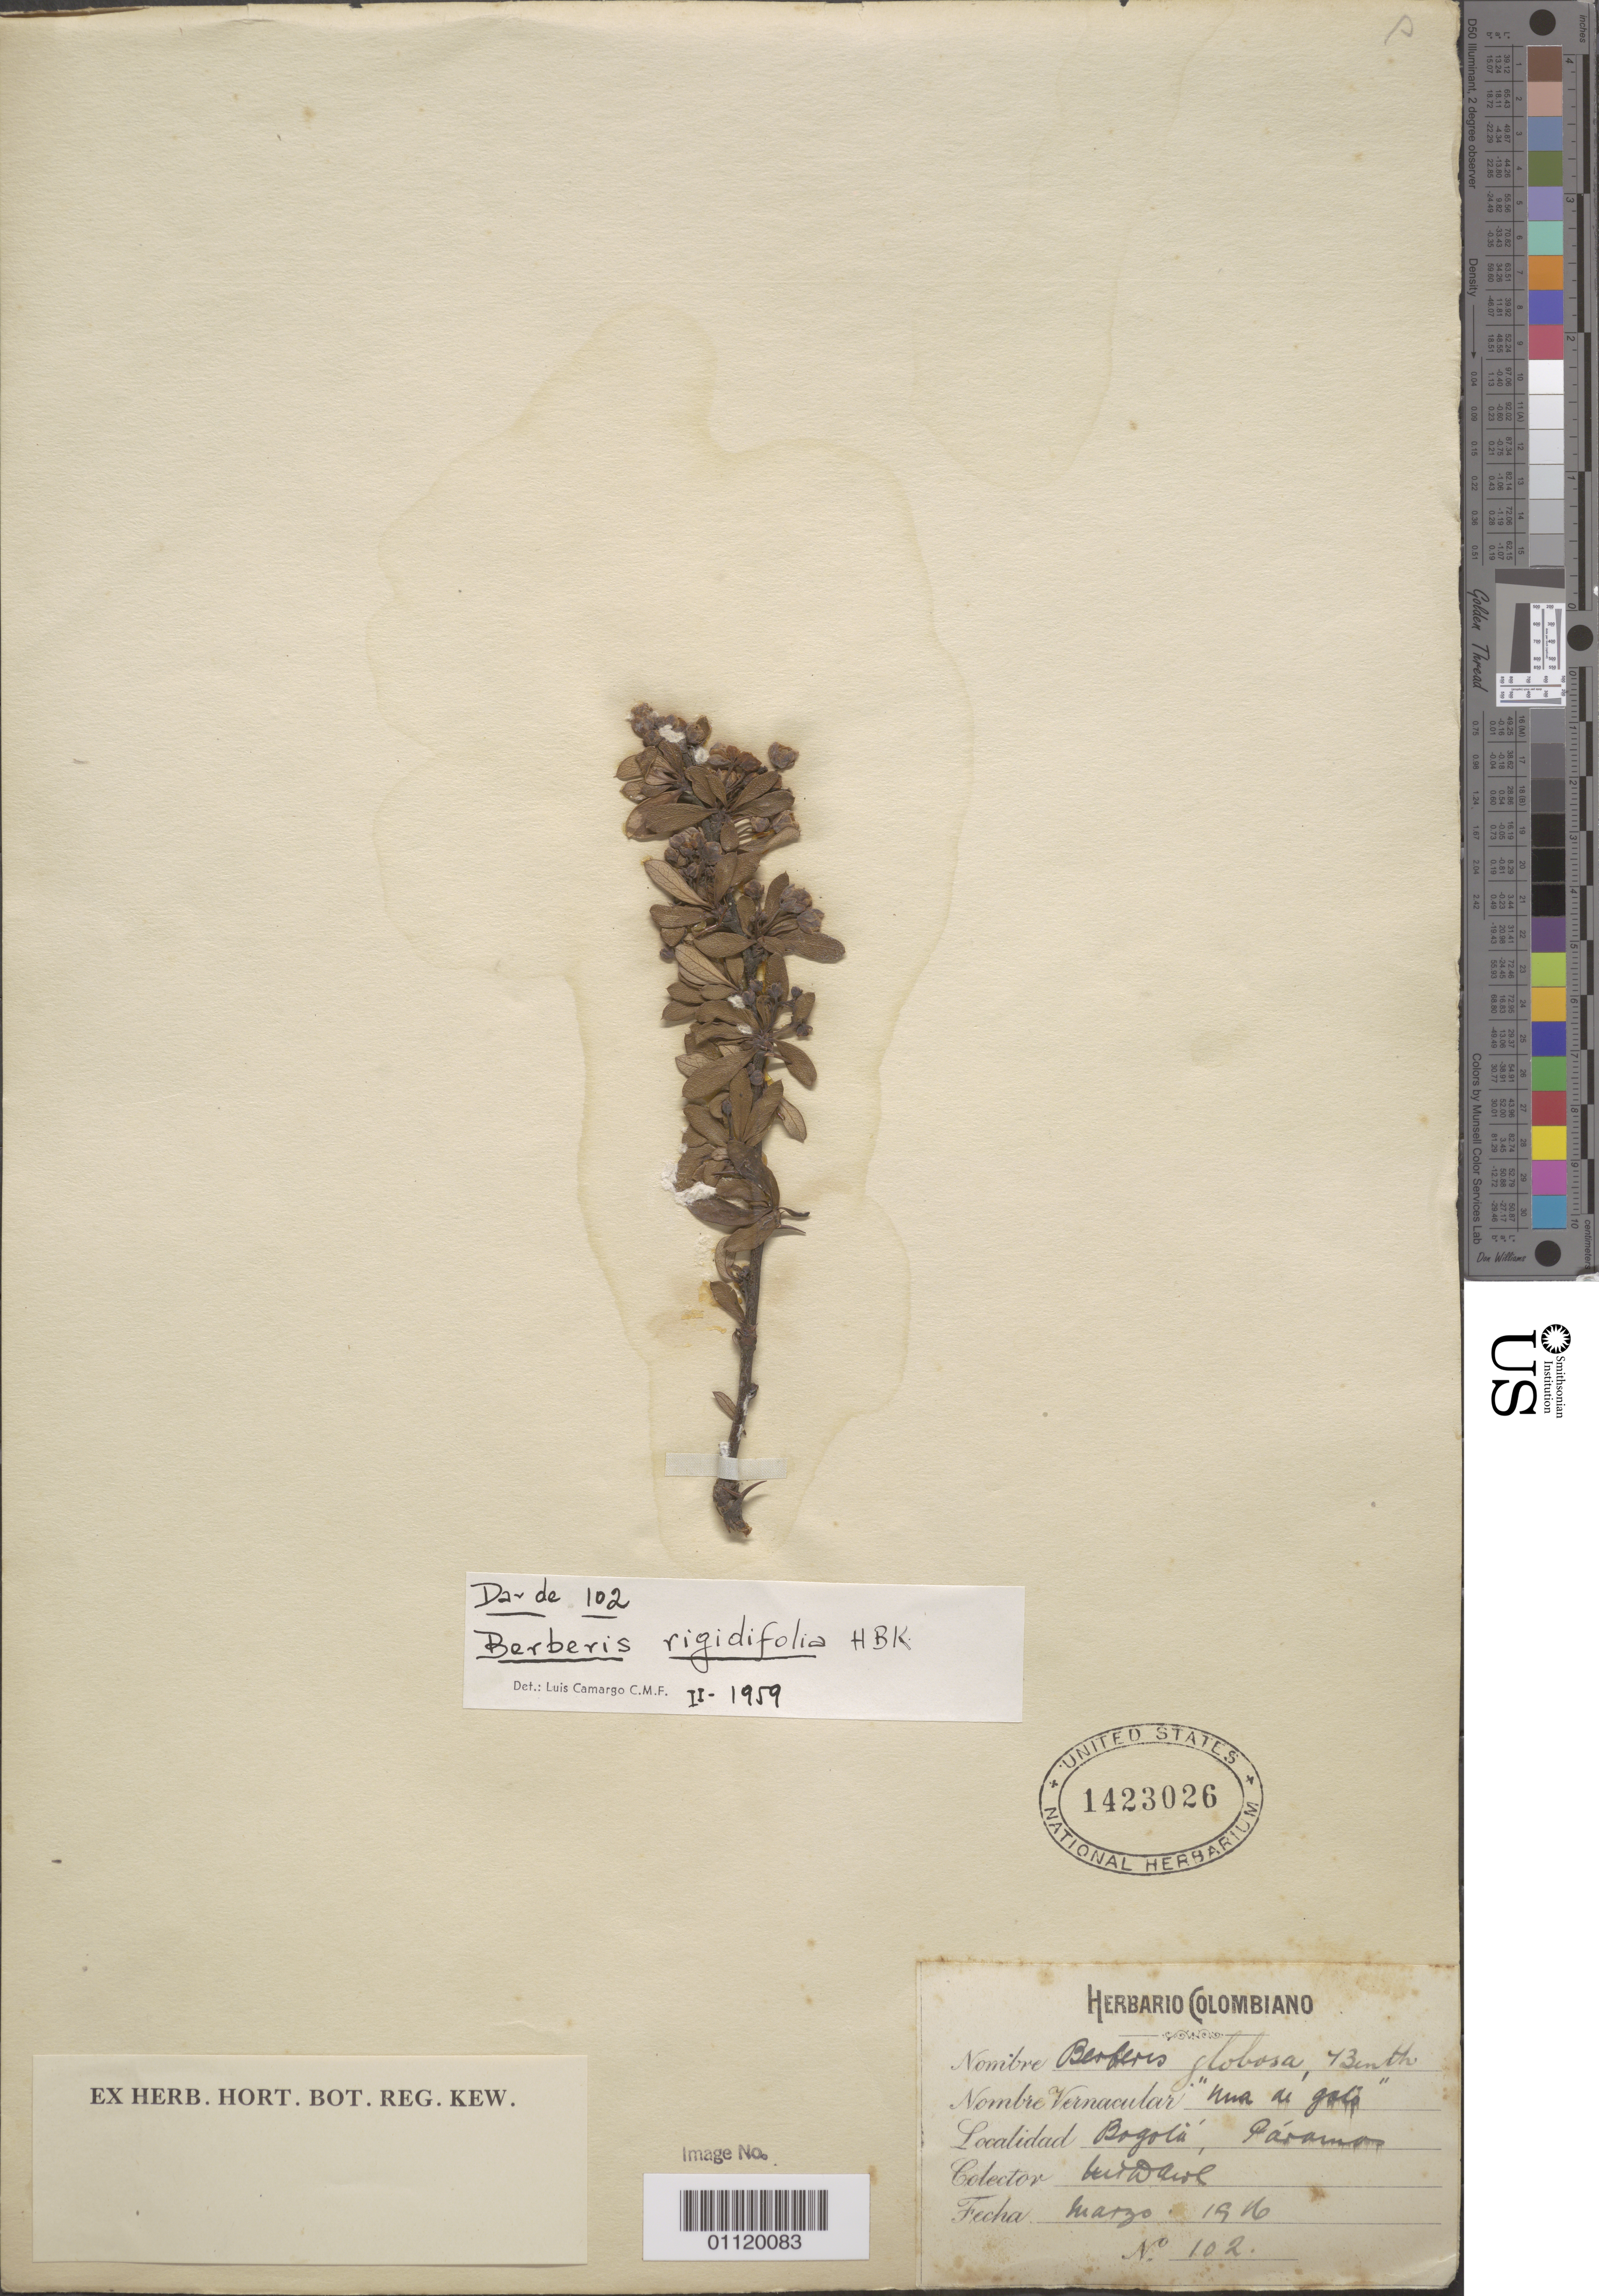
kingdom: Plantae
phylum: Tracheophyta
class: Magnoliopsida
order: Ranunculales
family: Berberidaceae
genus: Berberis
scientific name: Berberis rigidifolia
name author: Kunth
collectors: M. T. Dawe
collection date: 1916-03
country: Colombia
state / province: Bogota D.C.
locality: Bogotá, Páramo.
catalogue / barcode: US 1423026